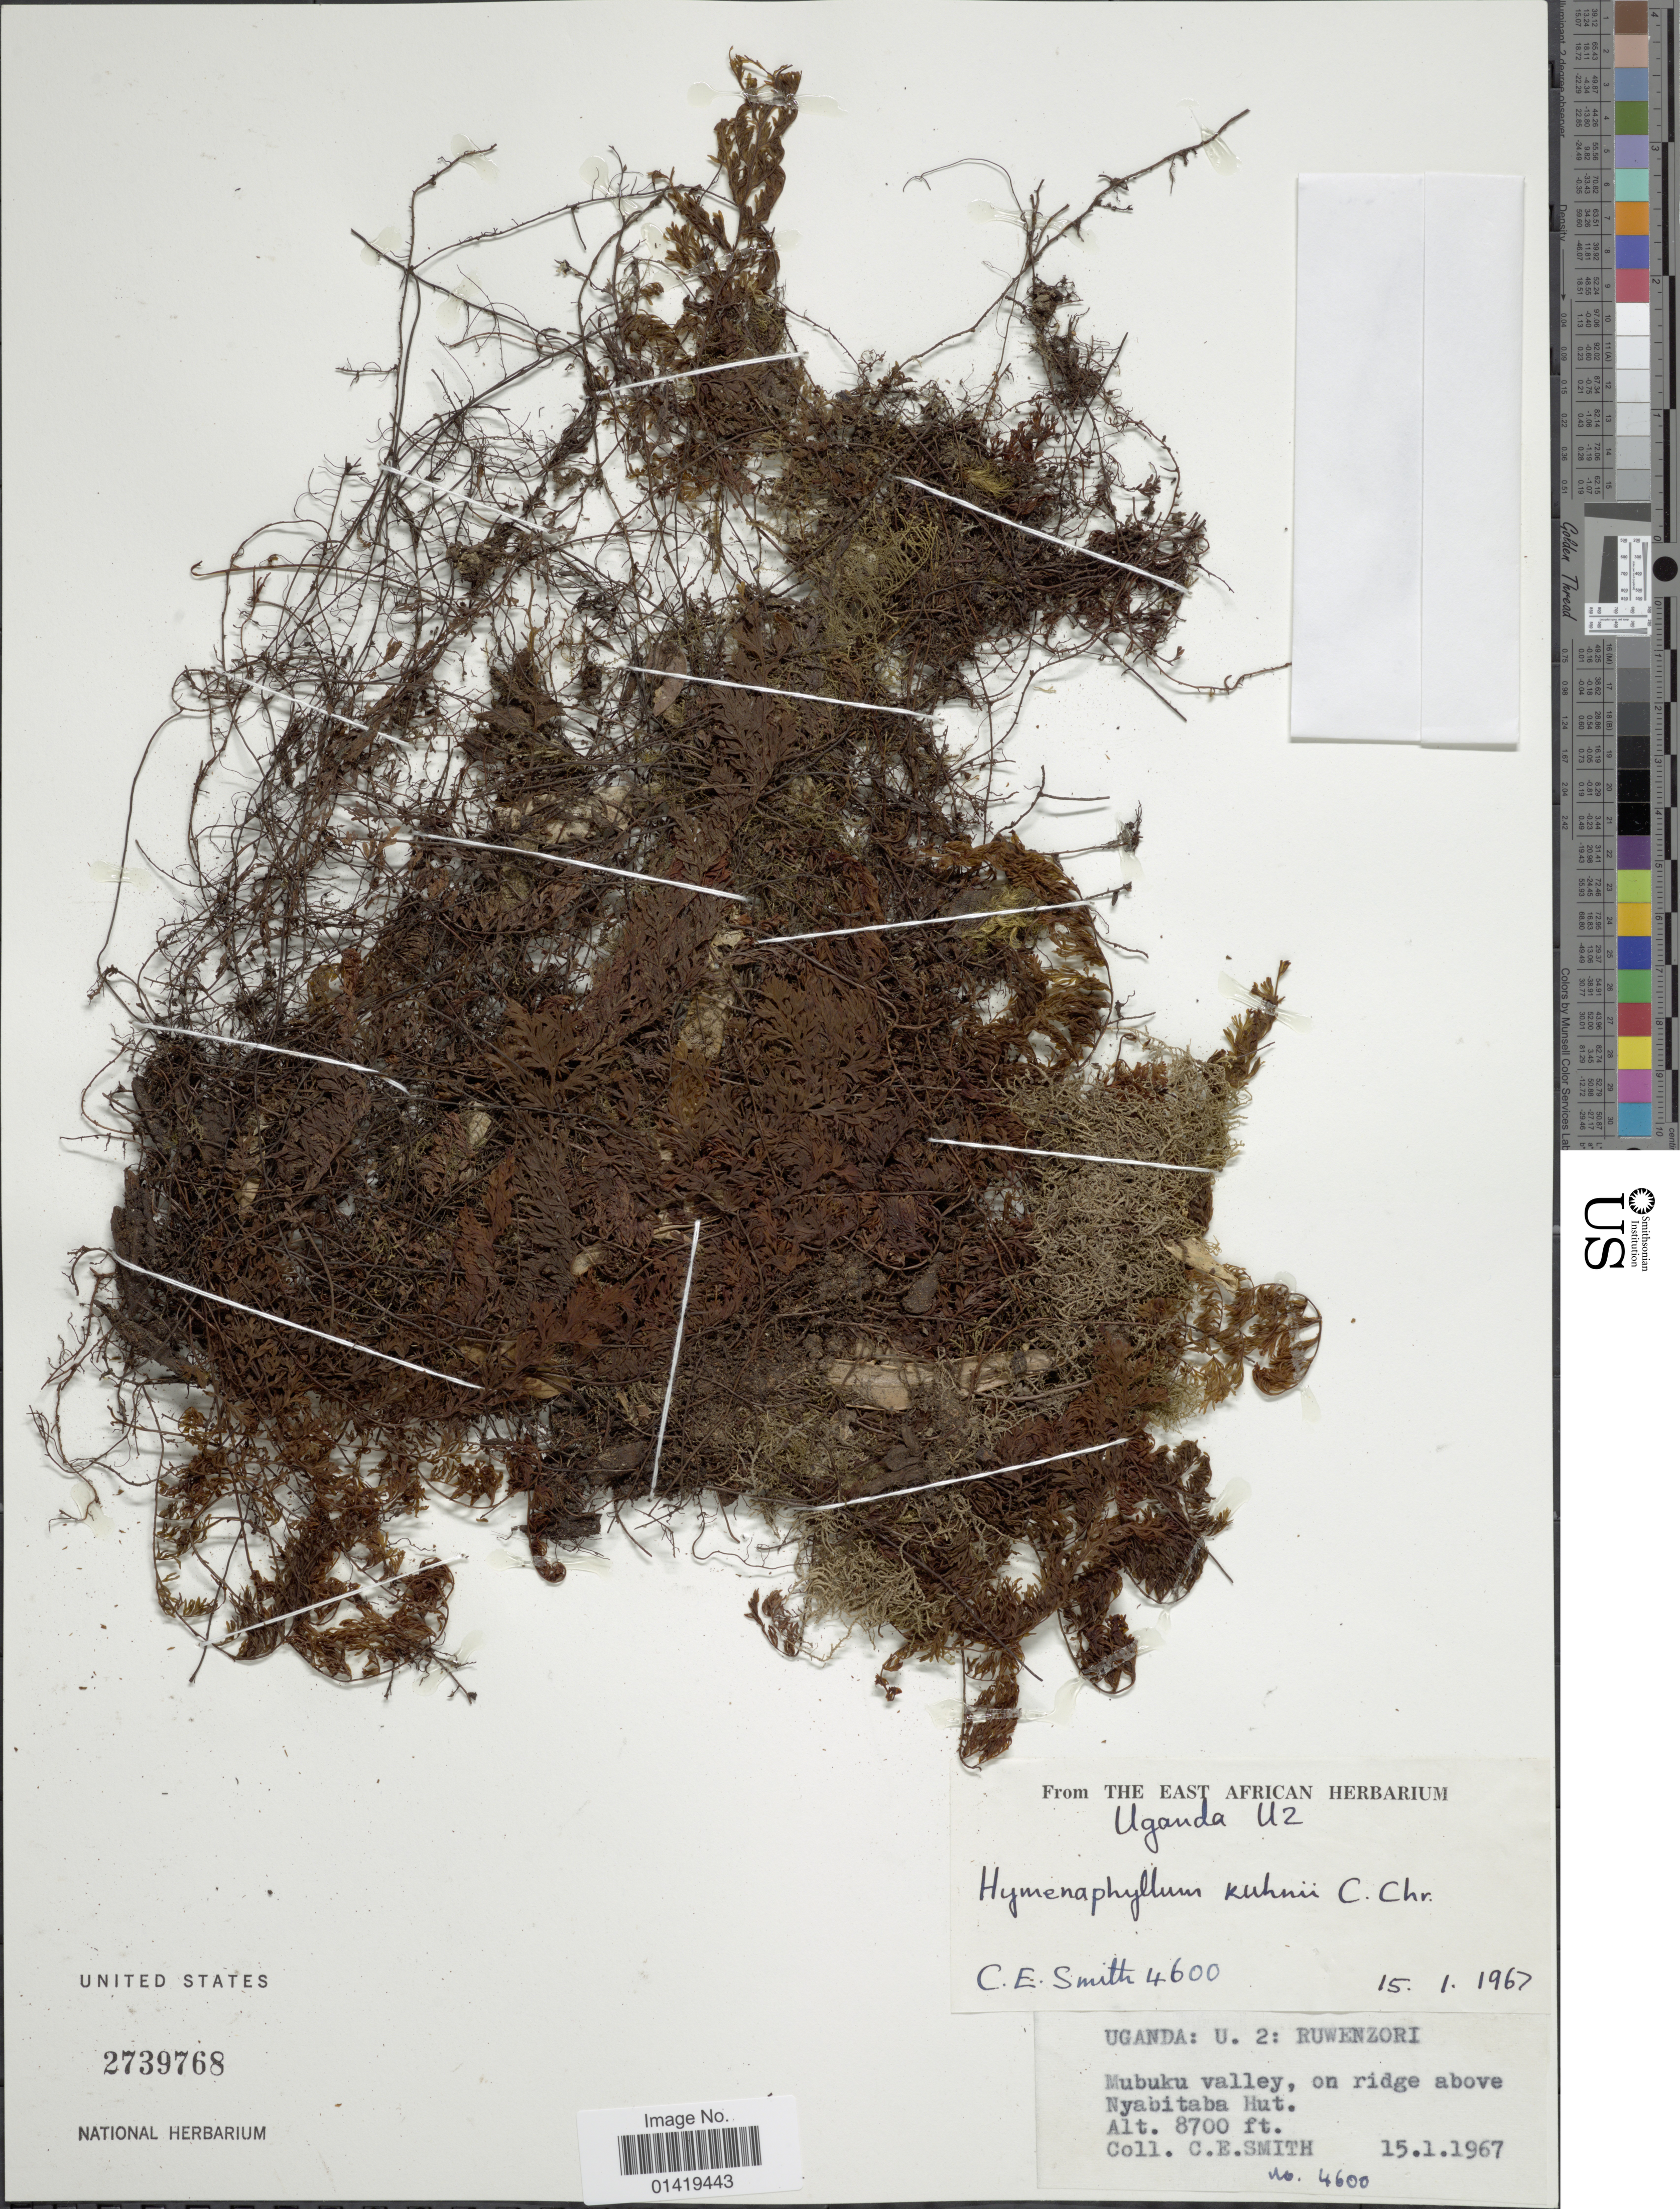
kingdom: Plantae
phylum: Tracheophyta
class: Polypodiopsida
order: Hymenophyllales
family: Hymenophyllaceae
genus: Hymenophyllum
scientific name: Hymenophyllum kuhnii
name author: C. Chr.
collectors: C. E. Smith Jr.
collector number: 4600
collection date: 1967-01-15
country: Uganda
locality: Uganda U.2 Ruwenzori Mubuku valley on ridge between above Nyabitaba Hut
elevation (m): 2652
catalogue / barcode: US 2739768